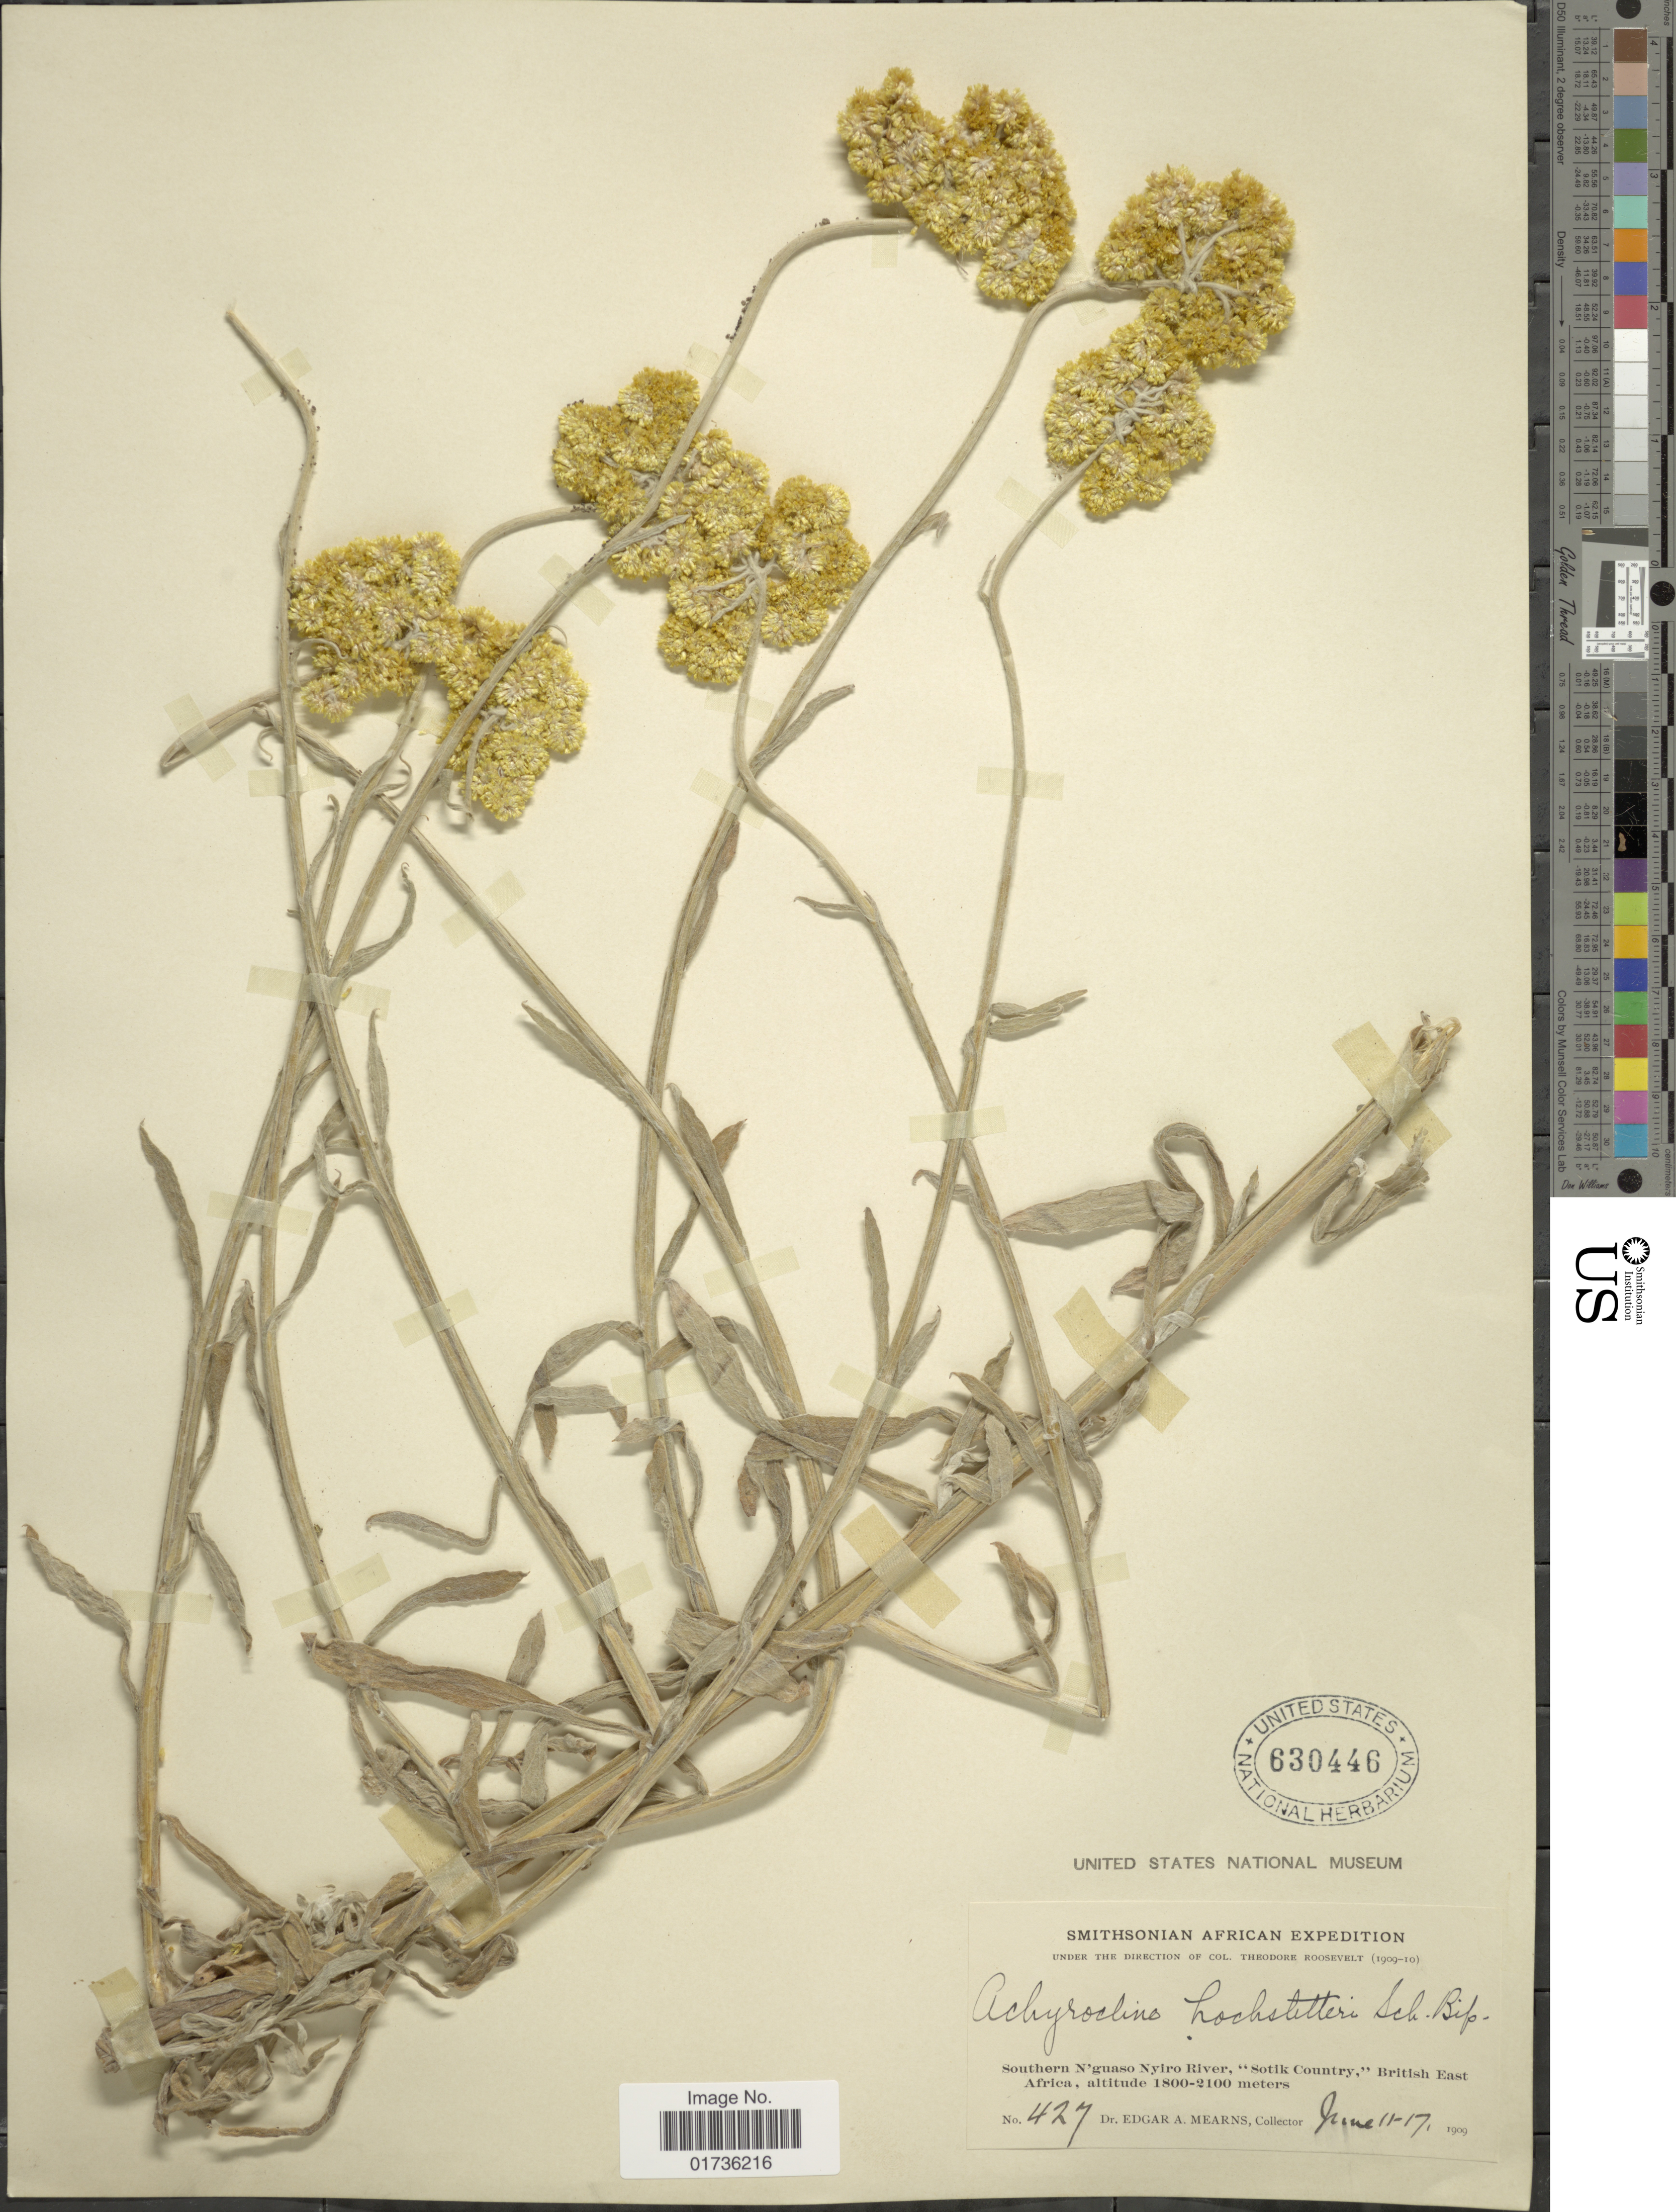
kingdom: Plantae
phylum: Tracheophyta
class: Magnoliopsida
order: Asterales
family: Asteraceae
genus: Achyrocline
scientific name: Achyrocline hochstetteri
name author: Sch. Bip. ex A. Rich.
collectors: E. A. Mearns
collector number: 427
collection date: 1909-06-11/1909-06-17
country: Kenya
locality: Southern N'guaso Nyiro River, 'Sotik Country', British East Africa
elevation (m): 1800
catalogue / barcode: US 630446